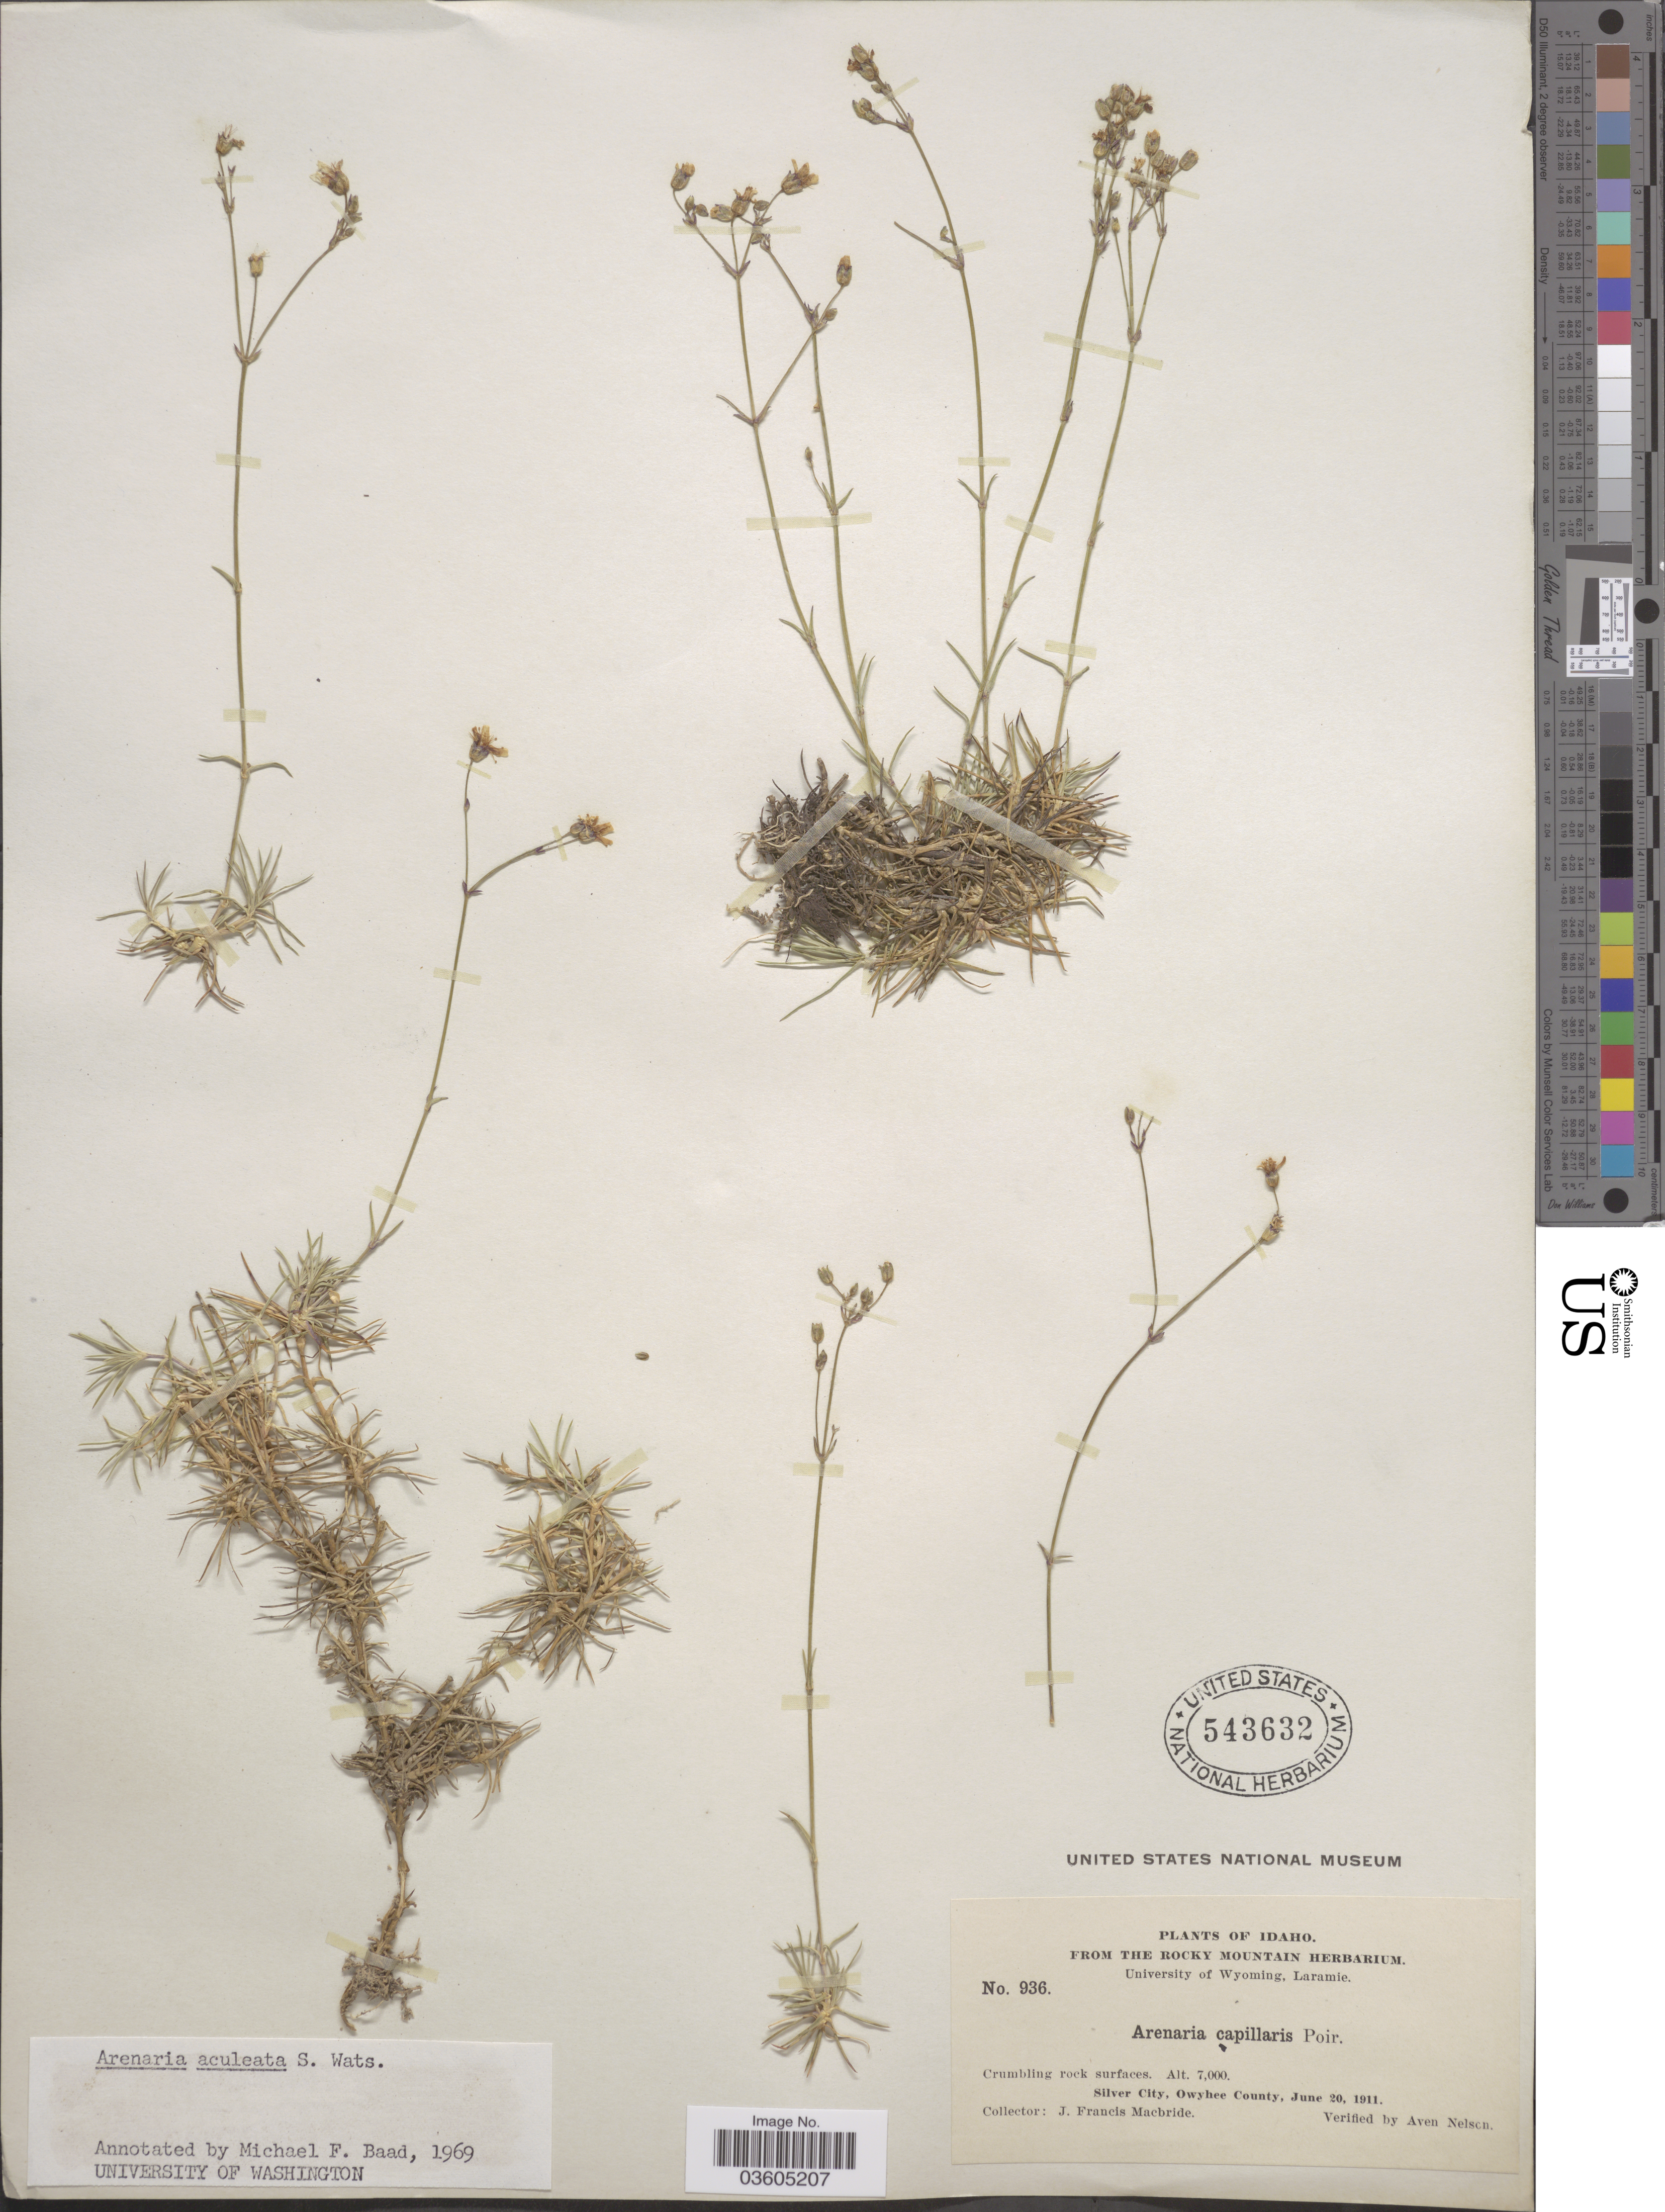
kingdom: Plantae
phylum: Tracheophyta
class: Magnoliopsida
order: Caryophyllales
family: Caryophyllaceae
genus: Eremogone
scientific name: Eremogone aculeata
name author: (S. Watson) Ikonn.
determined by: U.S. National Herbarium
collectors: J. F. Macbride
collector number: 936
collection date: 1911-06-20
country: United States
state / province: Idaho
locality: Silver City, Owyhee County.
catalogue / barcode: US 543632